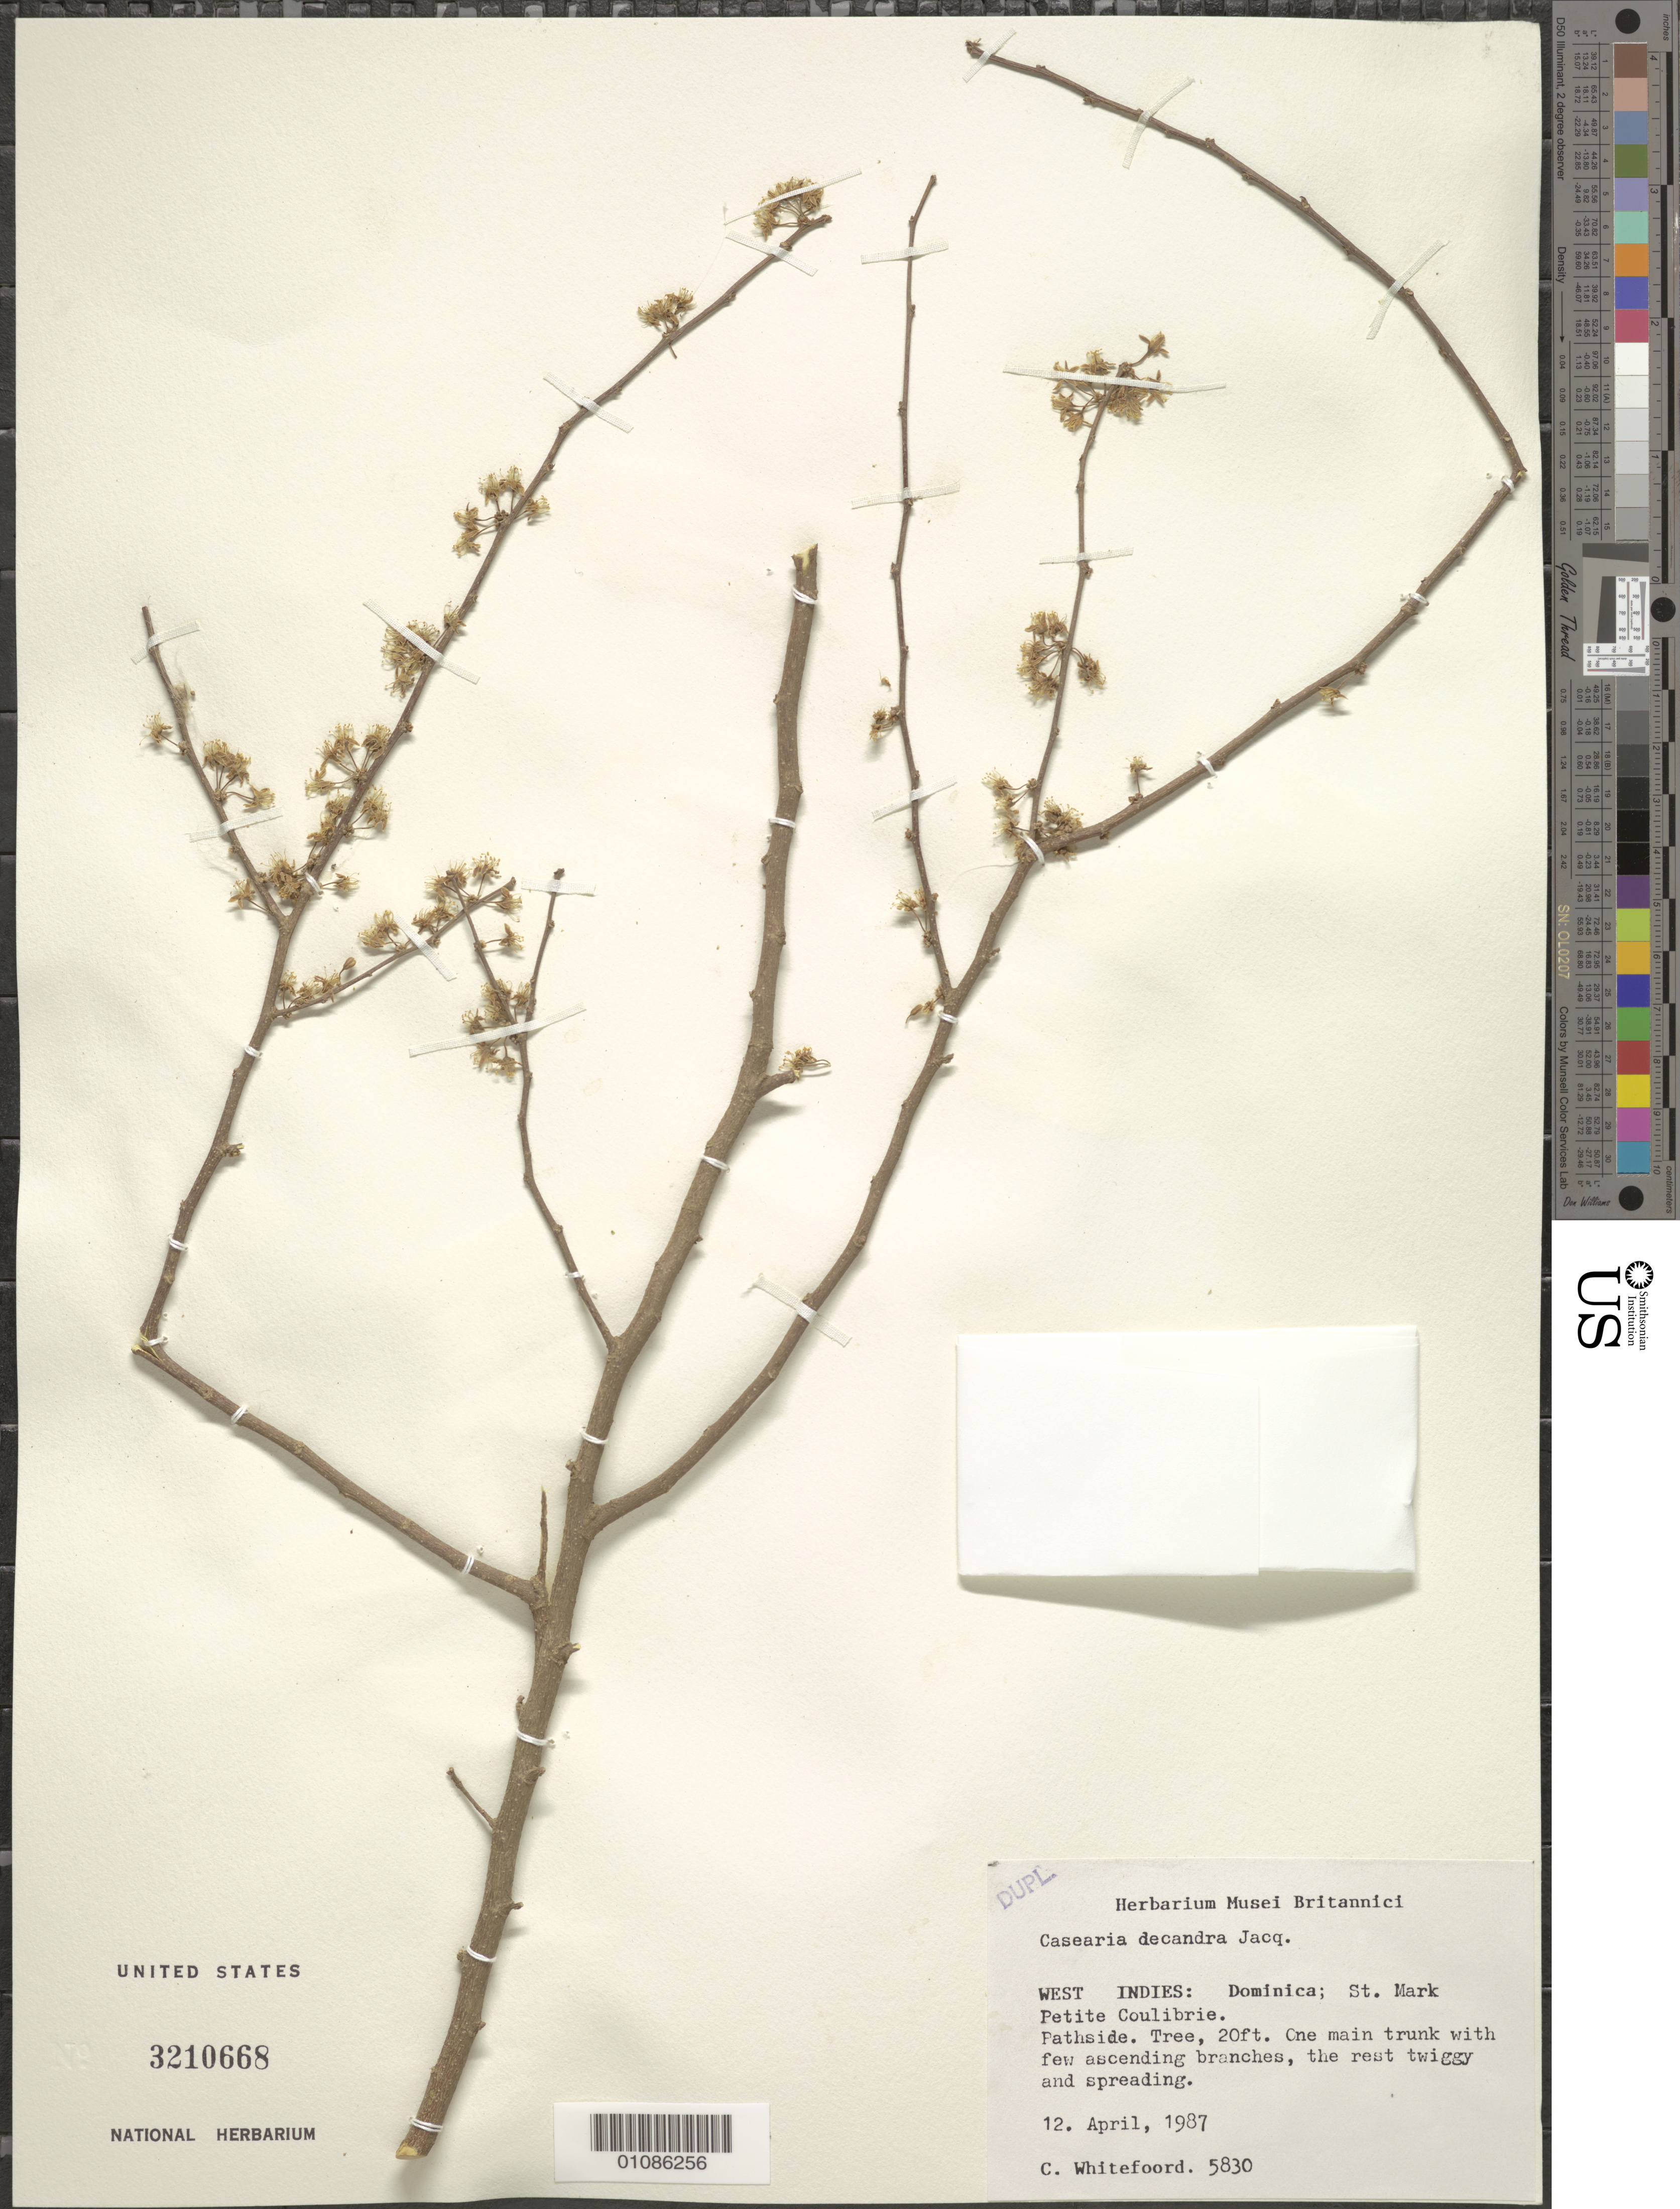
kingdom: Plantae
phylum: Tracheophyta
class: Magnoliopsida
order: Malpighiales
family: Salicaceae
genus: Casearia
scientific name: Casearia decandra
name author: Jacq.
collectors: C. Whitefoord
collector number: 5830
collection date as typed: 12 Apr 1987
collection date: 1987-04-12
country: Dominica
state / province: St. Mark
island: Dominica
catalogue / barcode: US 3210668